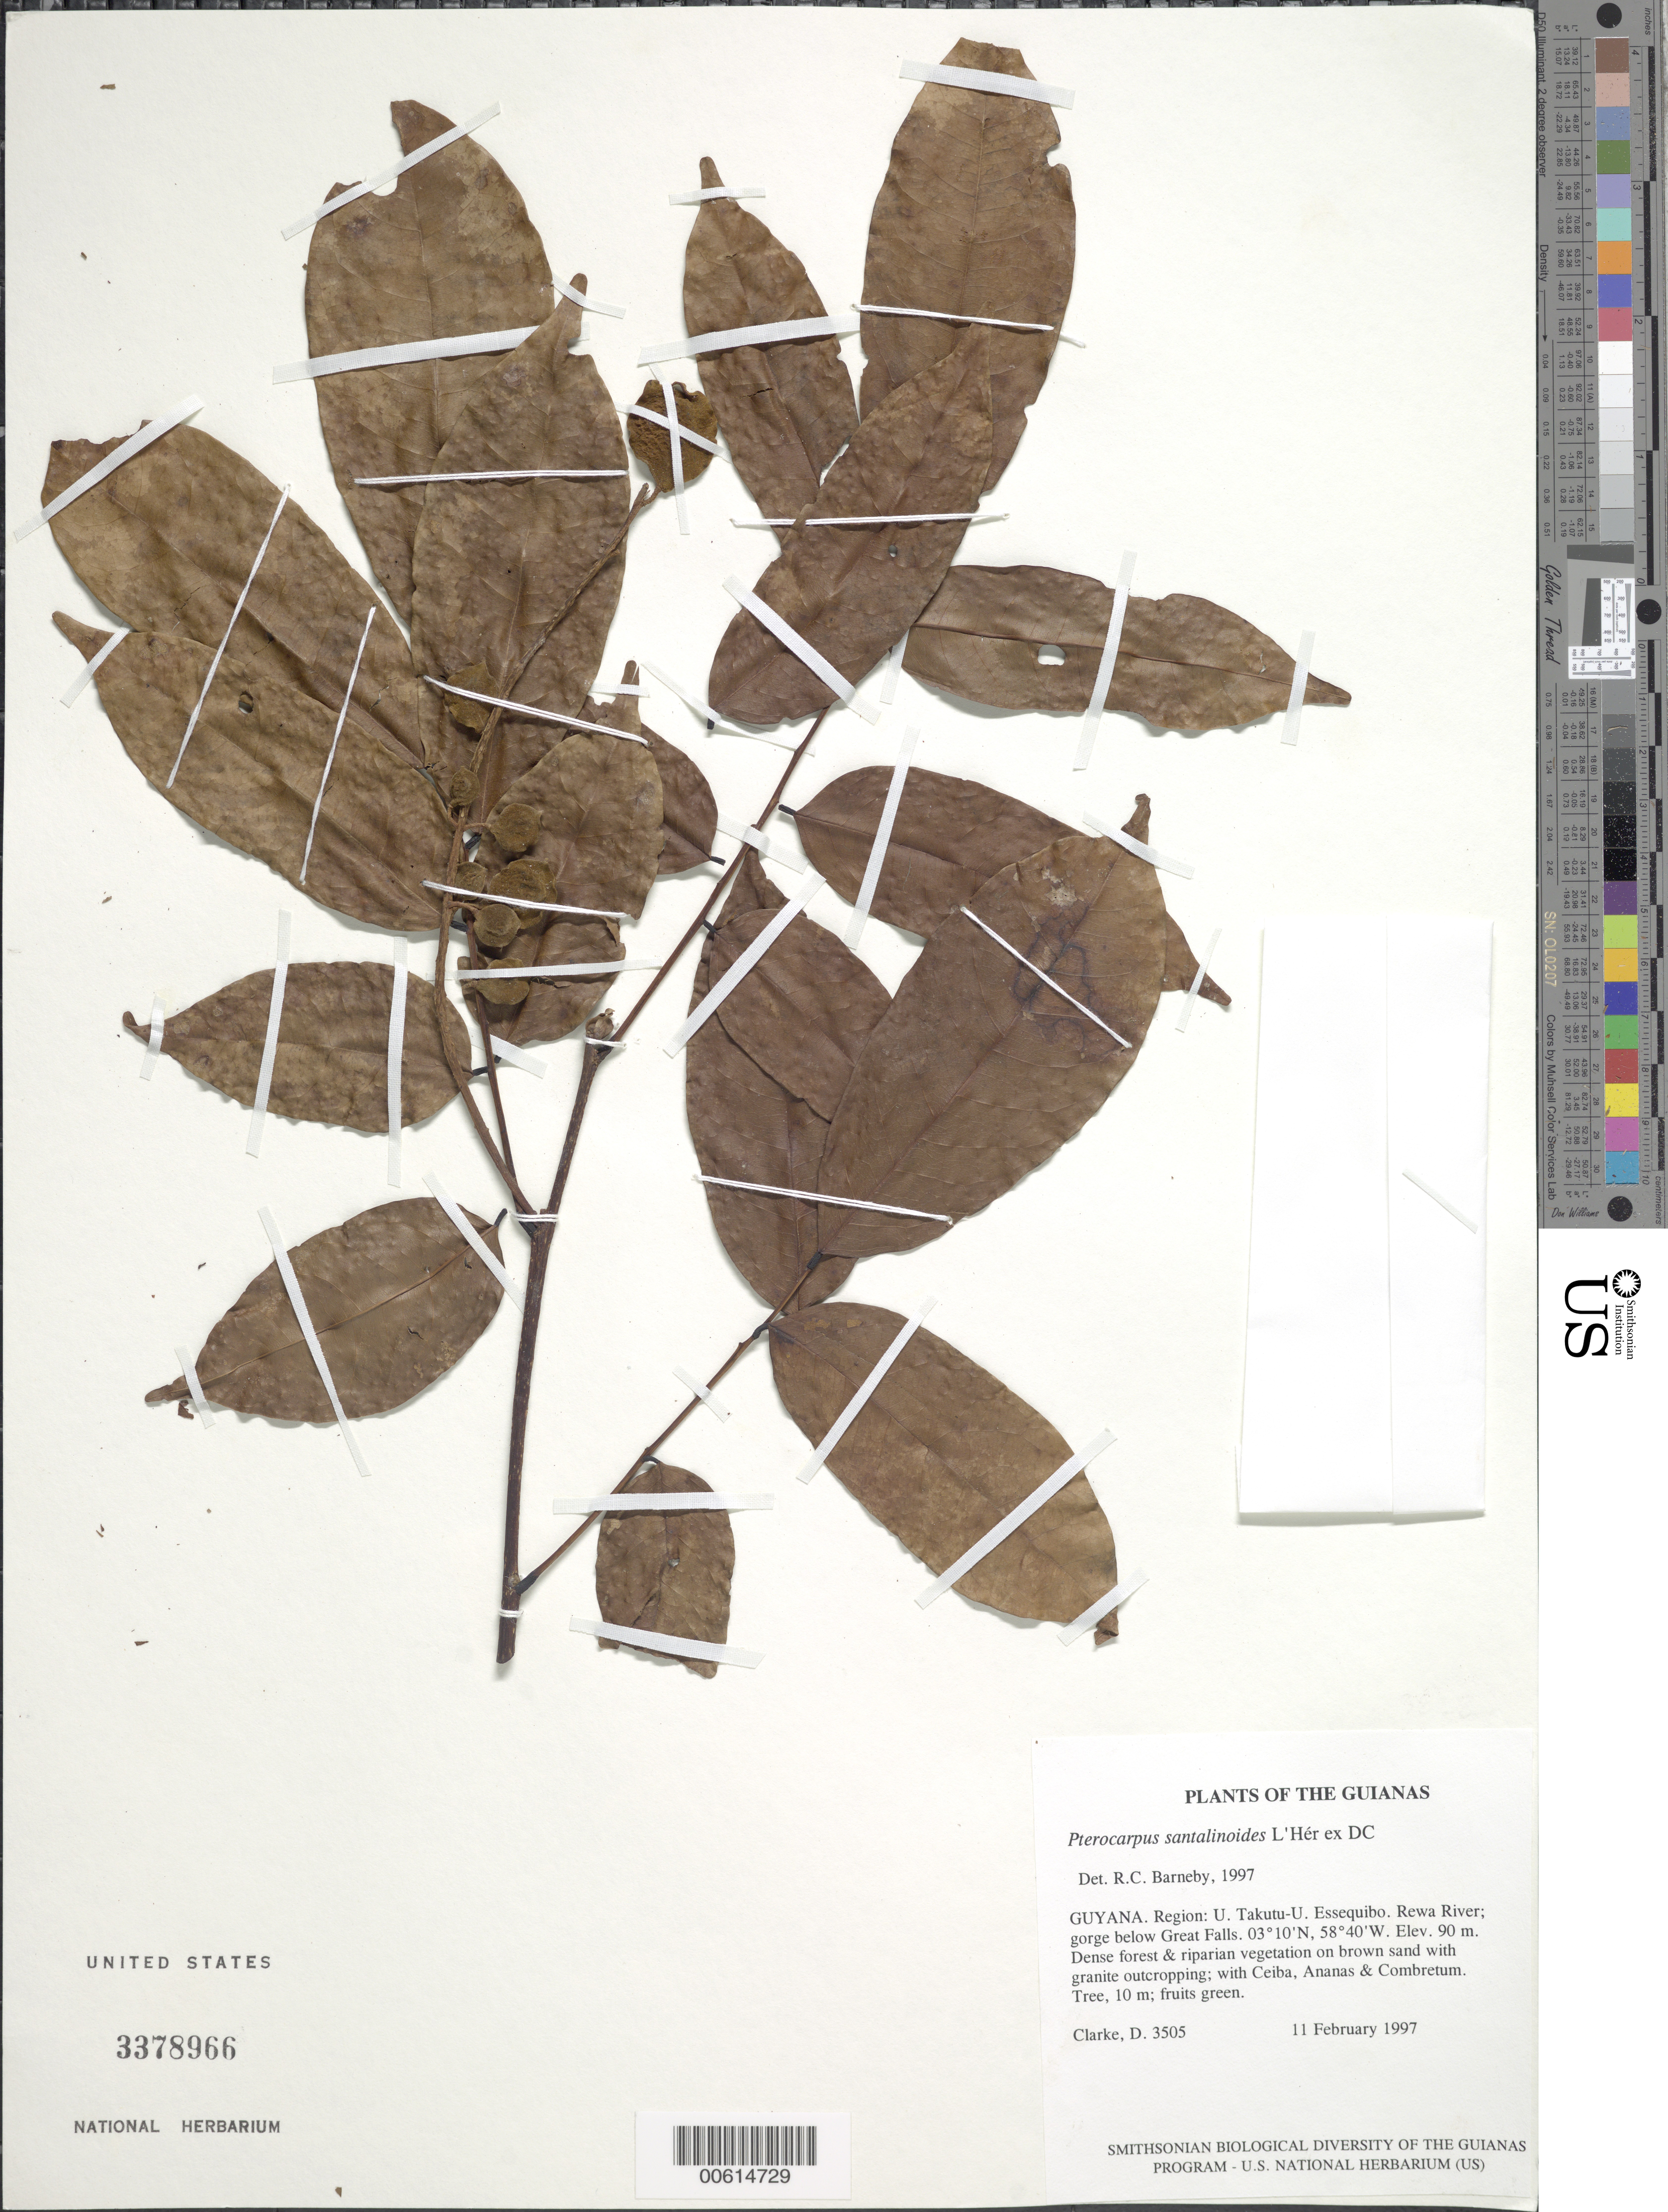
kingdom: Plantae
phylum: Tracheophyta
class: Magnoliopsida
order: Fabales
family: Fabaceae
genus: Pterocarpus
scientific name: Pterocarpus santalinoides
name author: L'Hér. ex DC.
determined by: Barneby, Rupert C., (NY)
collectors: H. D. Clarke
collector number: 3505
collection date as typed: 11 February 1997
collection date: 1997-02-11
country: Guyana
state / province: U. Takutu-U. Essequibo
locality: Rewa River; gorge below Great Falls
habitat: Dense forest & riparian vegetation on brown sand with granite outcropping; with Ceiba, Ananas & Combretum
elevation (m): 90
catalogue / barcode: US 3378966